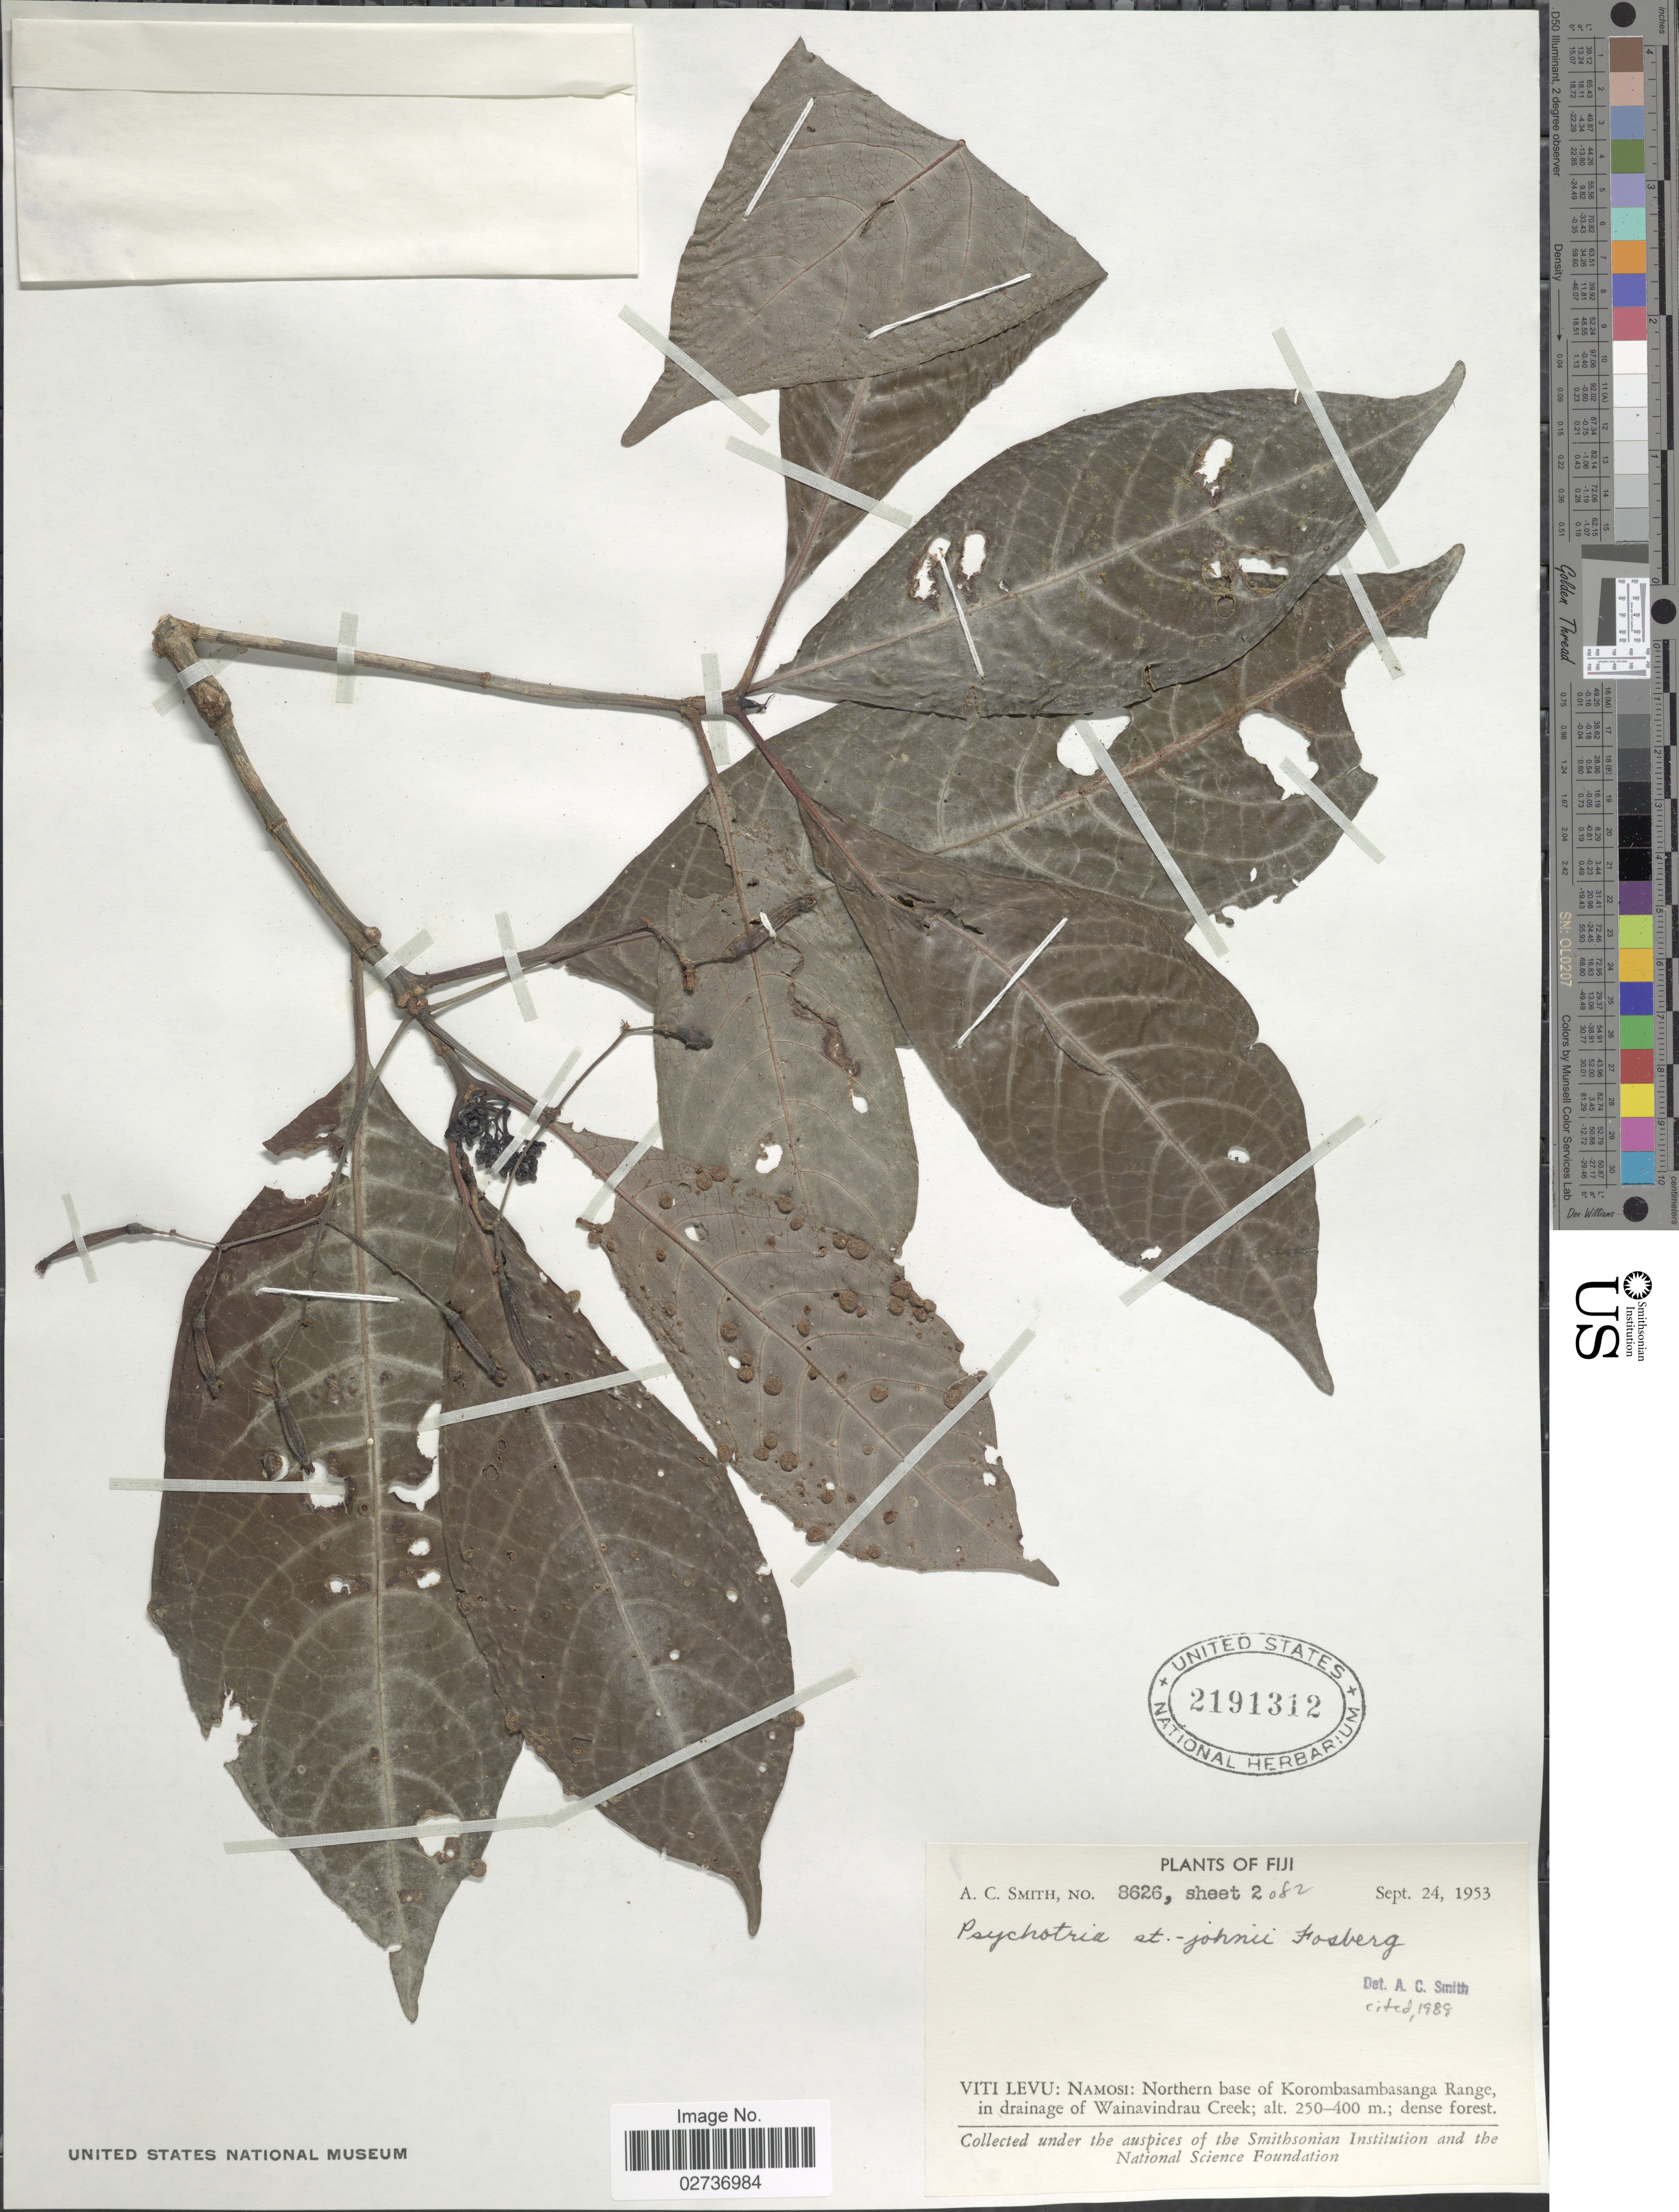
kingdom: Plantae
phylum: Tracheophyta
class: Magnoliopsida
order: Gentianales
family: Rubiaceae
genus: Psychotria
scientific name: Psychotria st.-johnii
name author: Fosberg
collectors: A. C. Smith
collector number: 8626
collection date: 1953-09-24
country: Fiji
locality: Viti Levu: Namosi: Northern base of Korombasambasanga Range, in drainage of Wainavindrau Creek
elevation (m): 250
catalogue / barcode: US 2191312